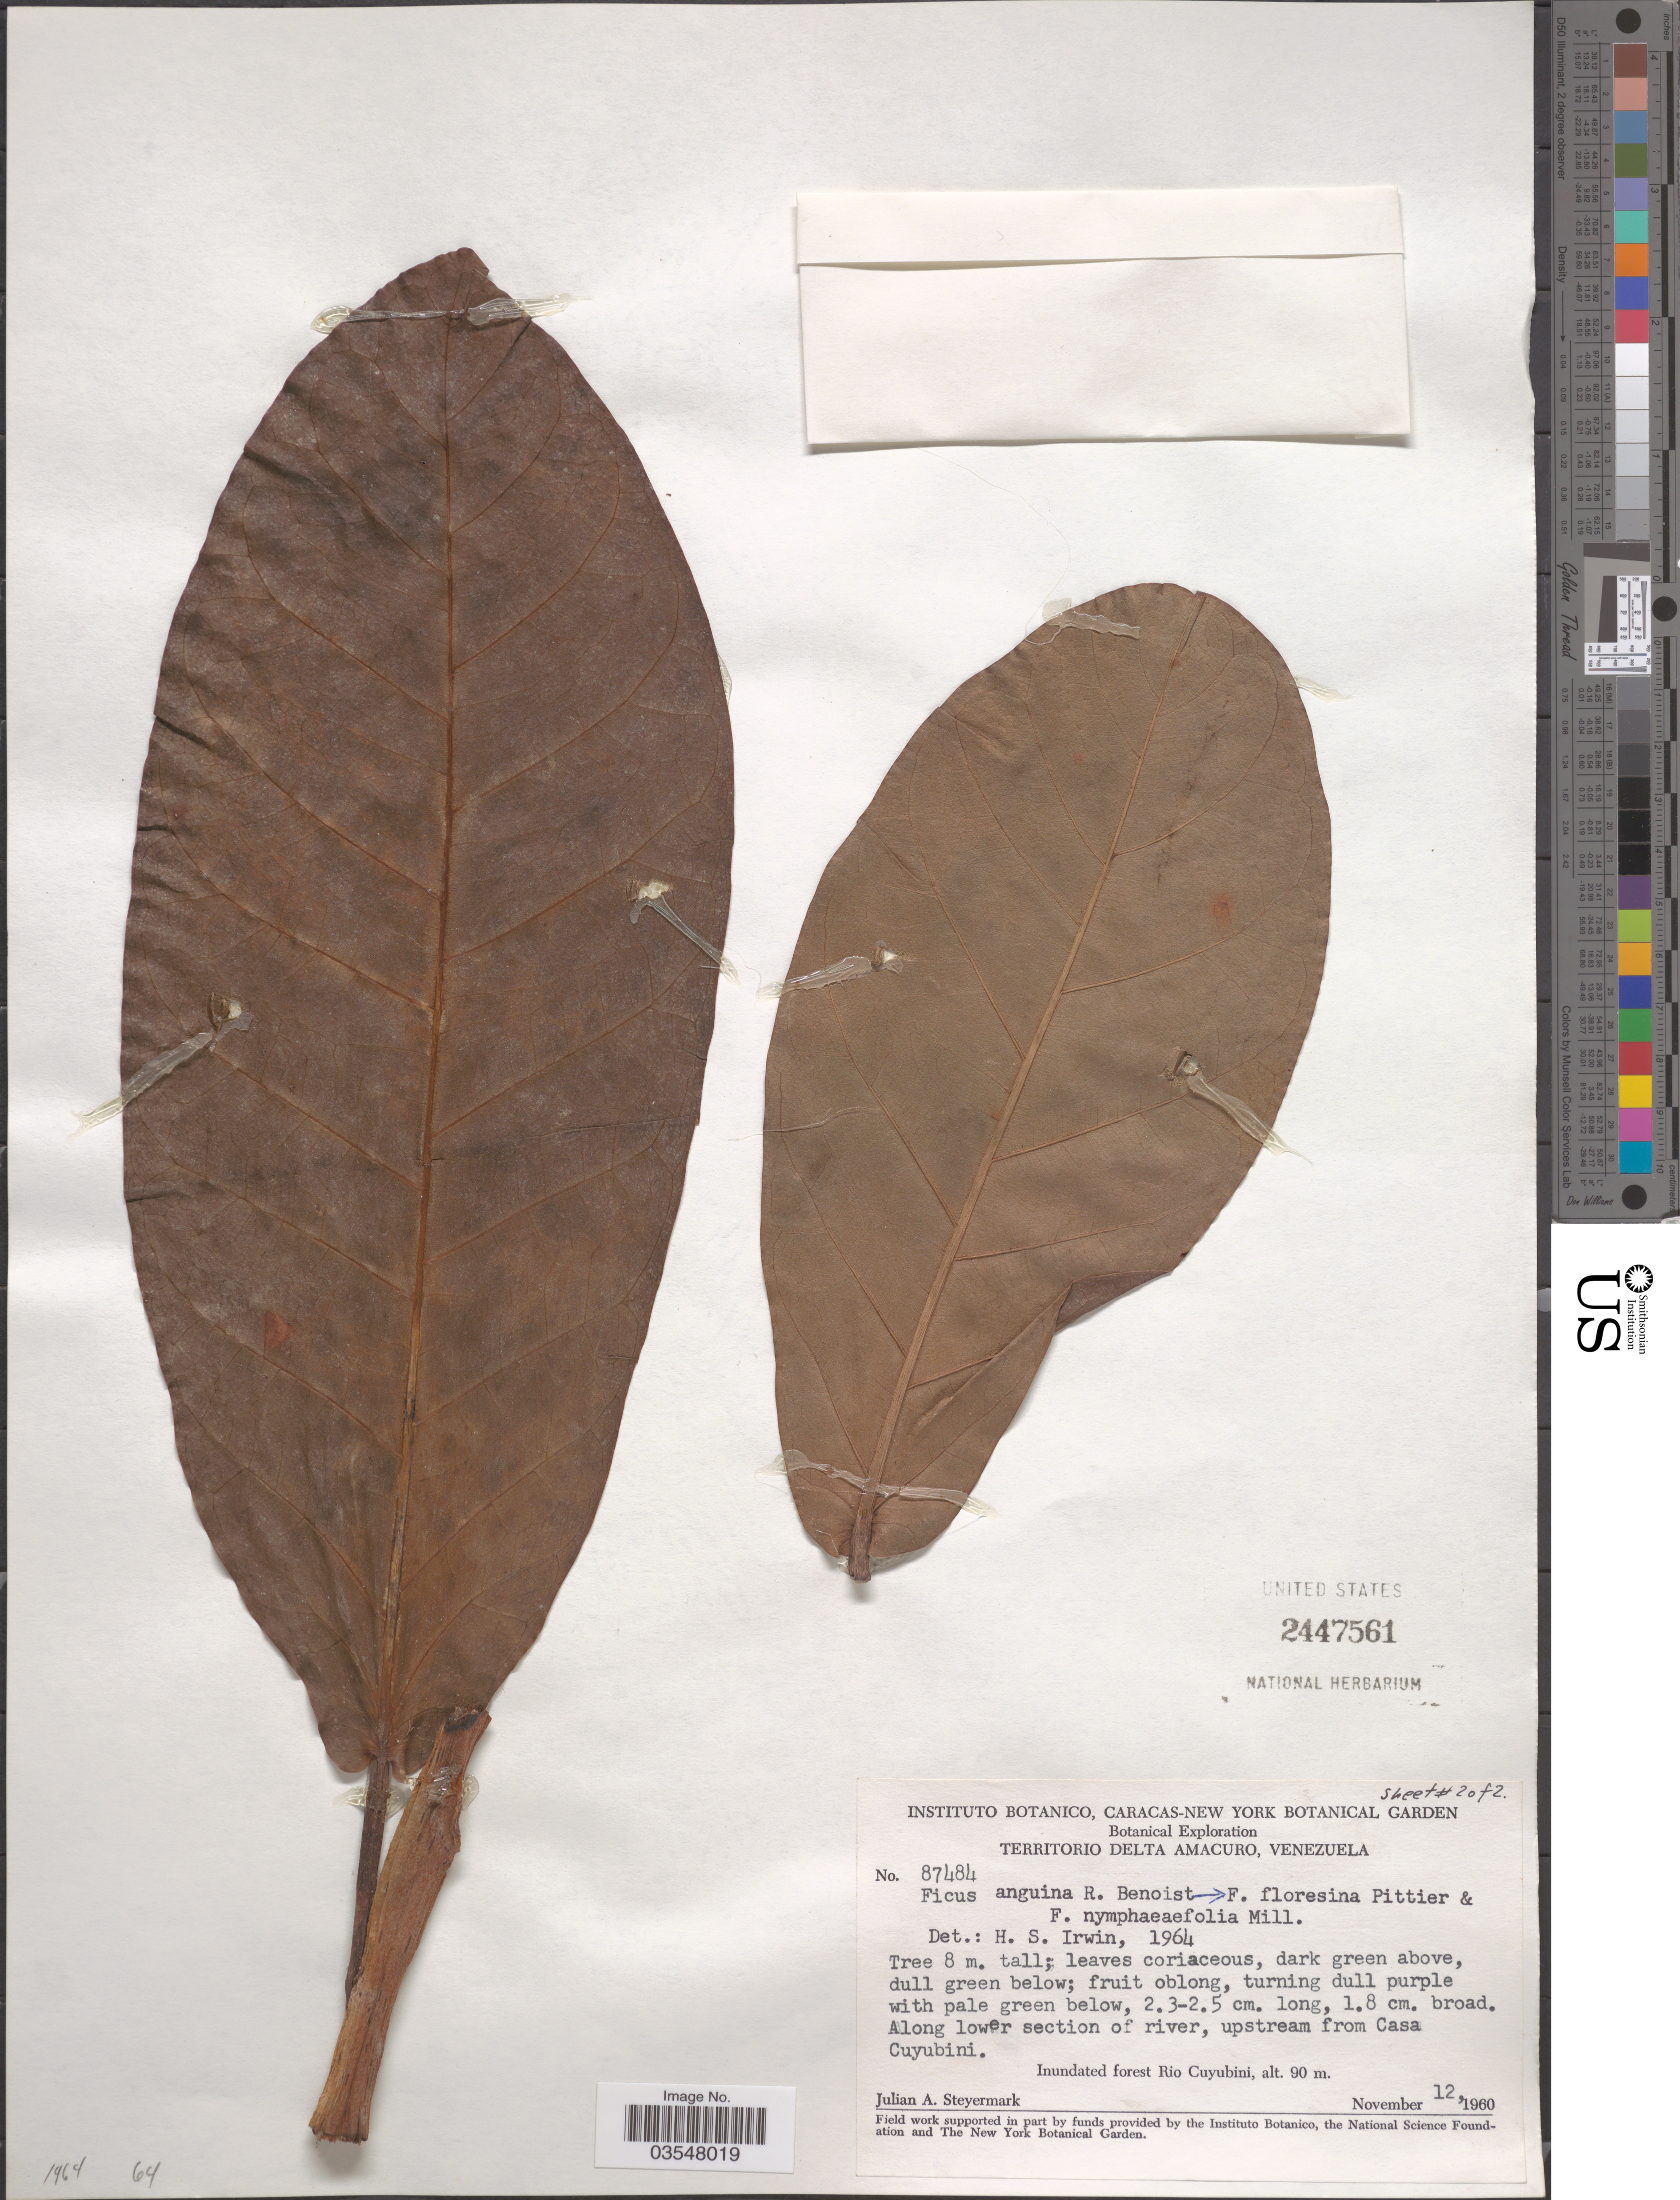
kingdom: Plantae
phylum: Tracheophyta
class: Magnoliopsida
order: Rosales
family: Moraceae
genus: Ficus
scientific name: Ficus floresina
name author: Pittier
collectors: J. Steyermark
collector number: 87484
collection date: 1960-11-12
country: Venezuela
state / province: Delta Amacuro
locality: Along lower section of river, upstream from Casa Cuyubini. Inundated forest Rio Cuyubini.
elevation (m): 90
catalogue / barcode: US 2447561